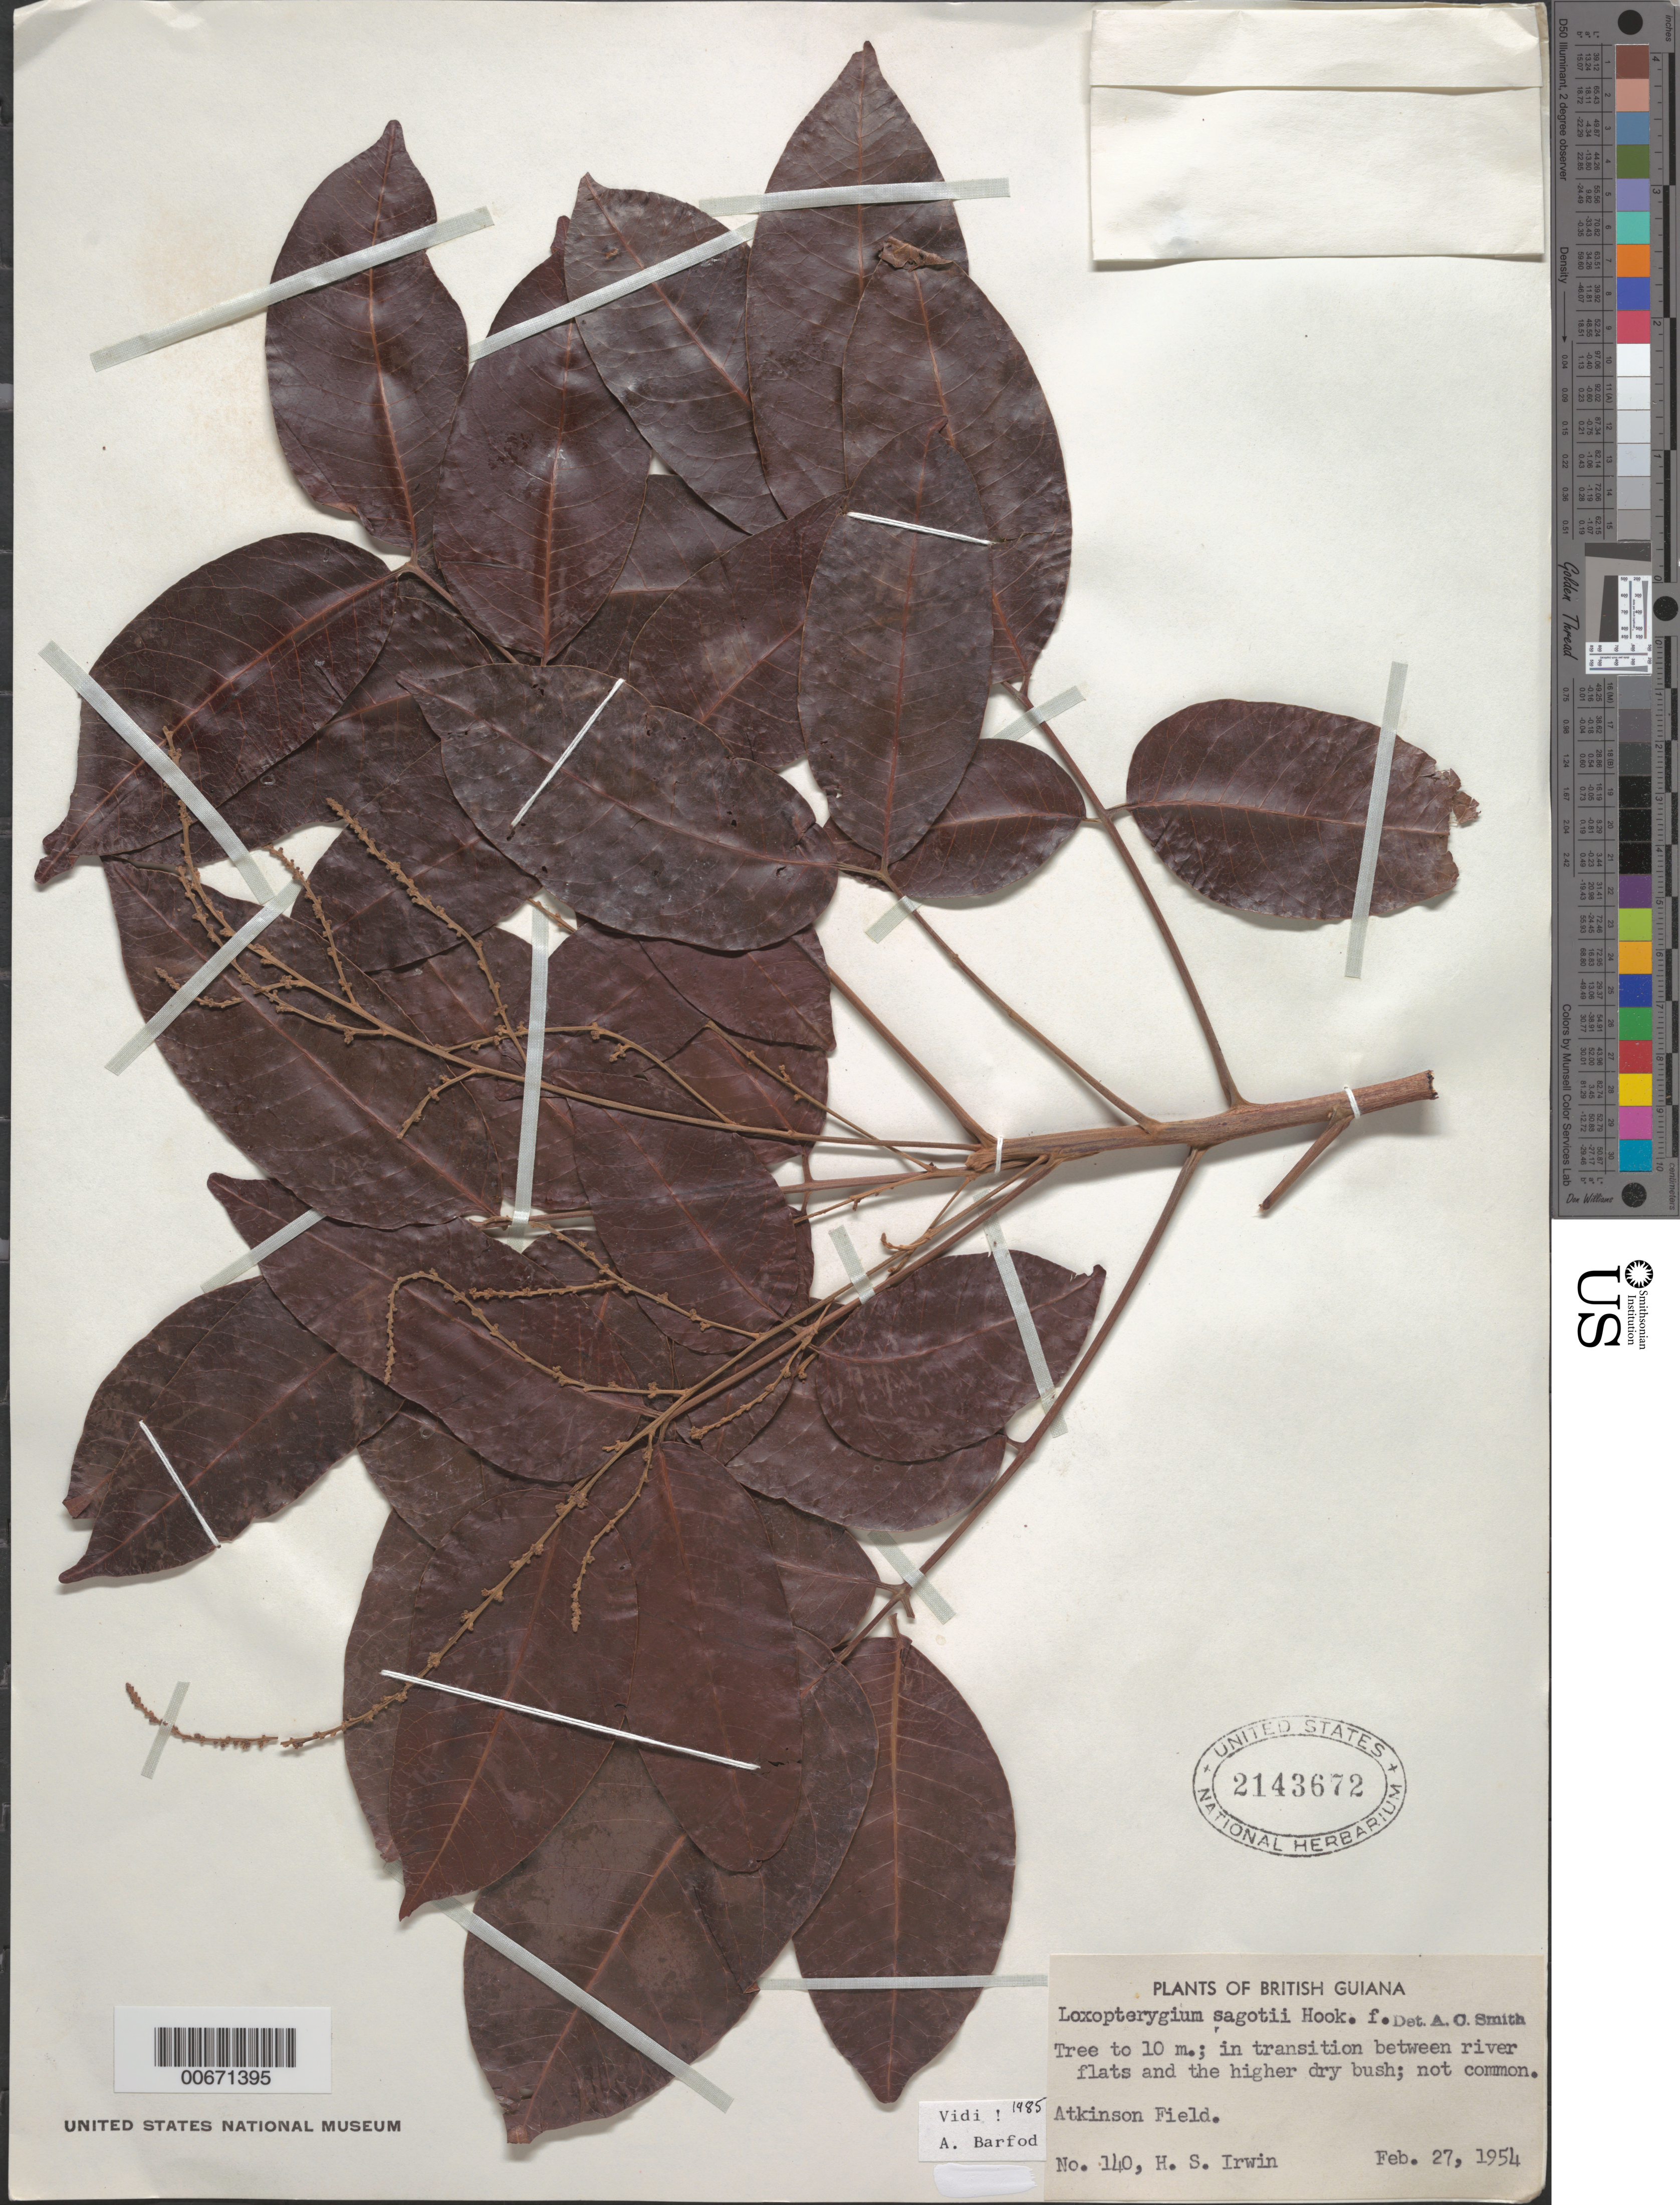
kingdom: Plantae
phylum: Tracheophyta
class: Magnoliopsida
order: Sapindales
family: Anacardiaceae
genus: Loxopterygium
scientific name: Loxopterygium sagotii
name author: Hook. f.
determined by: Barfod, Anders S.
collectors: H. Irwin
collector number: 140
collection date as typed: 27-Feb-54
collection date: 1954-02-27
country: Guyana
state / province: Demerara-Mahaica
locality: Atkinson Field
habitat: Transition between river flats and the higher dry bush;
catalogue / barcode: US 2143672